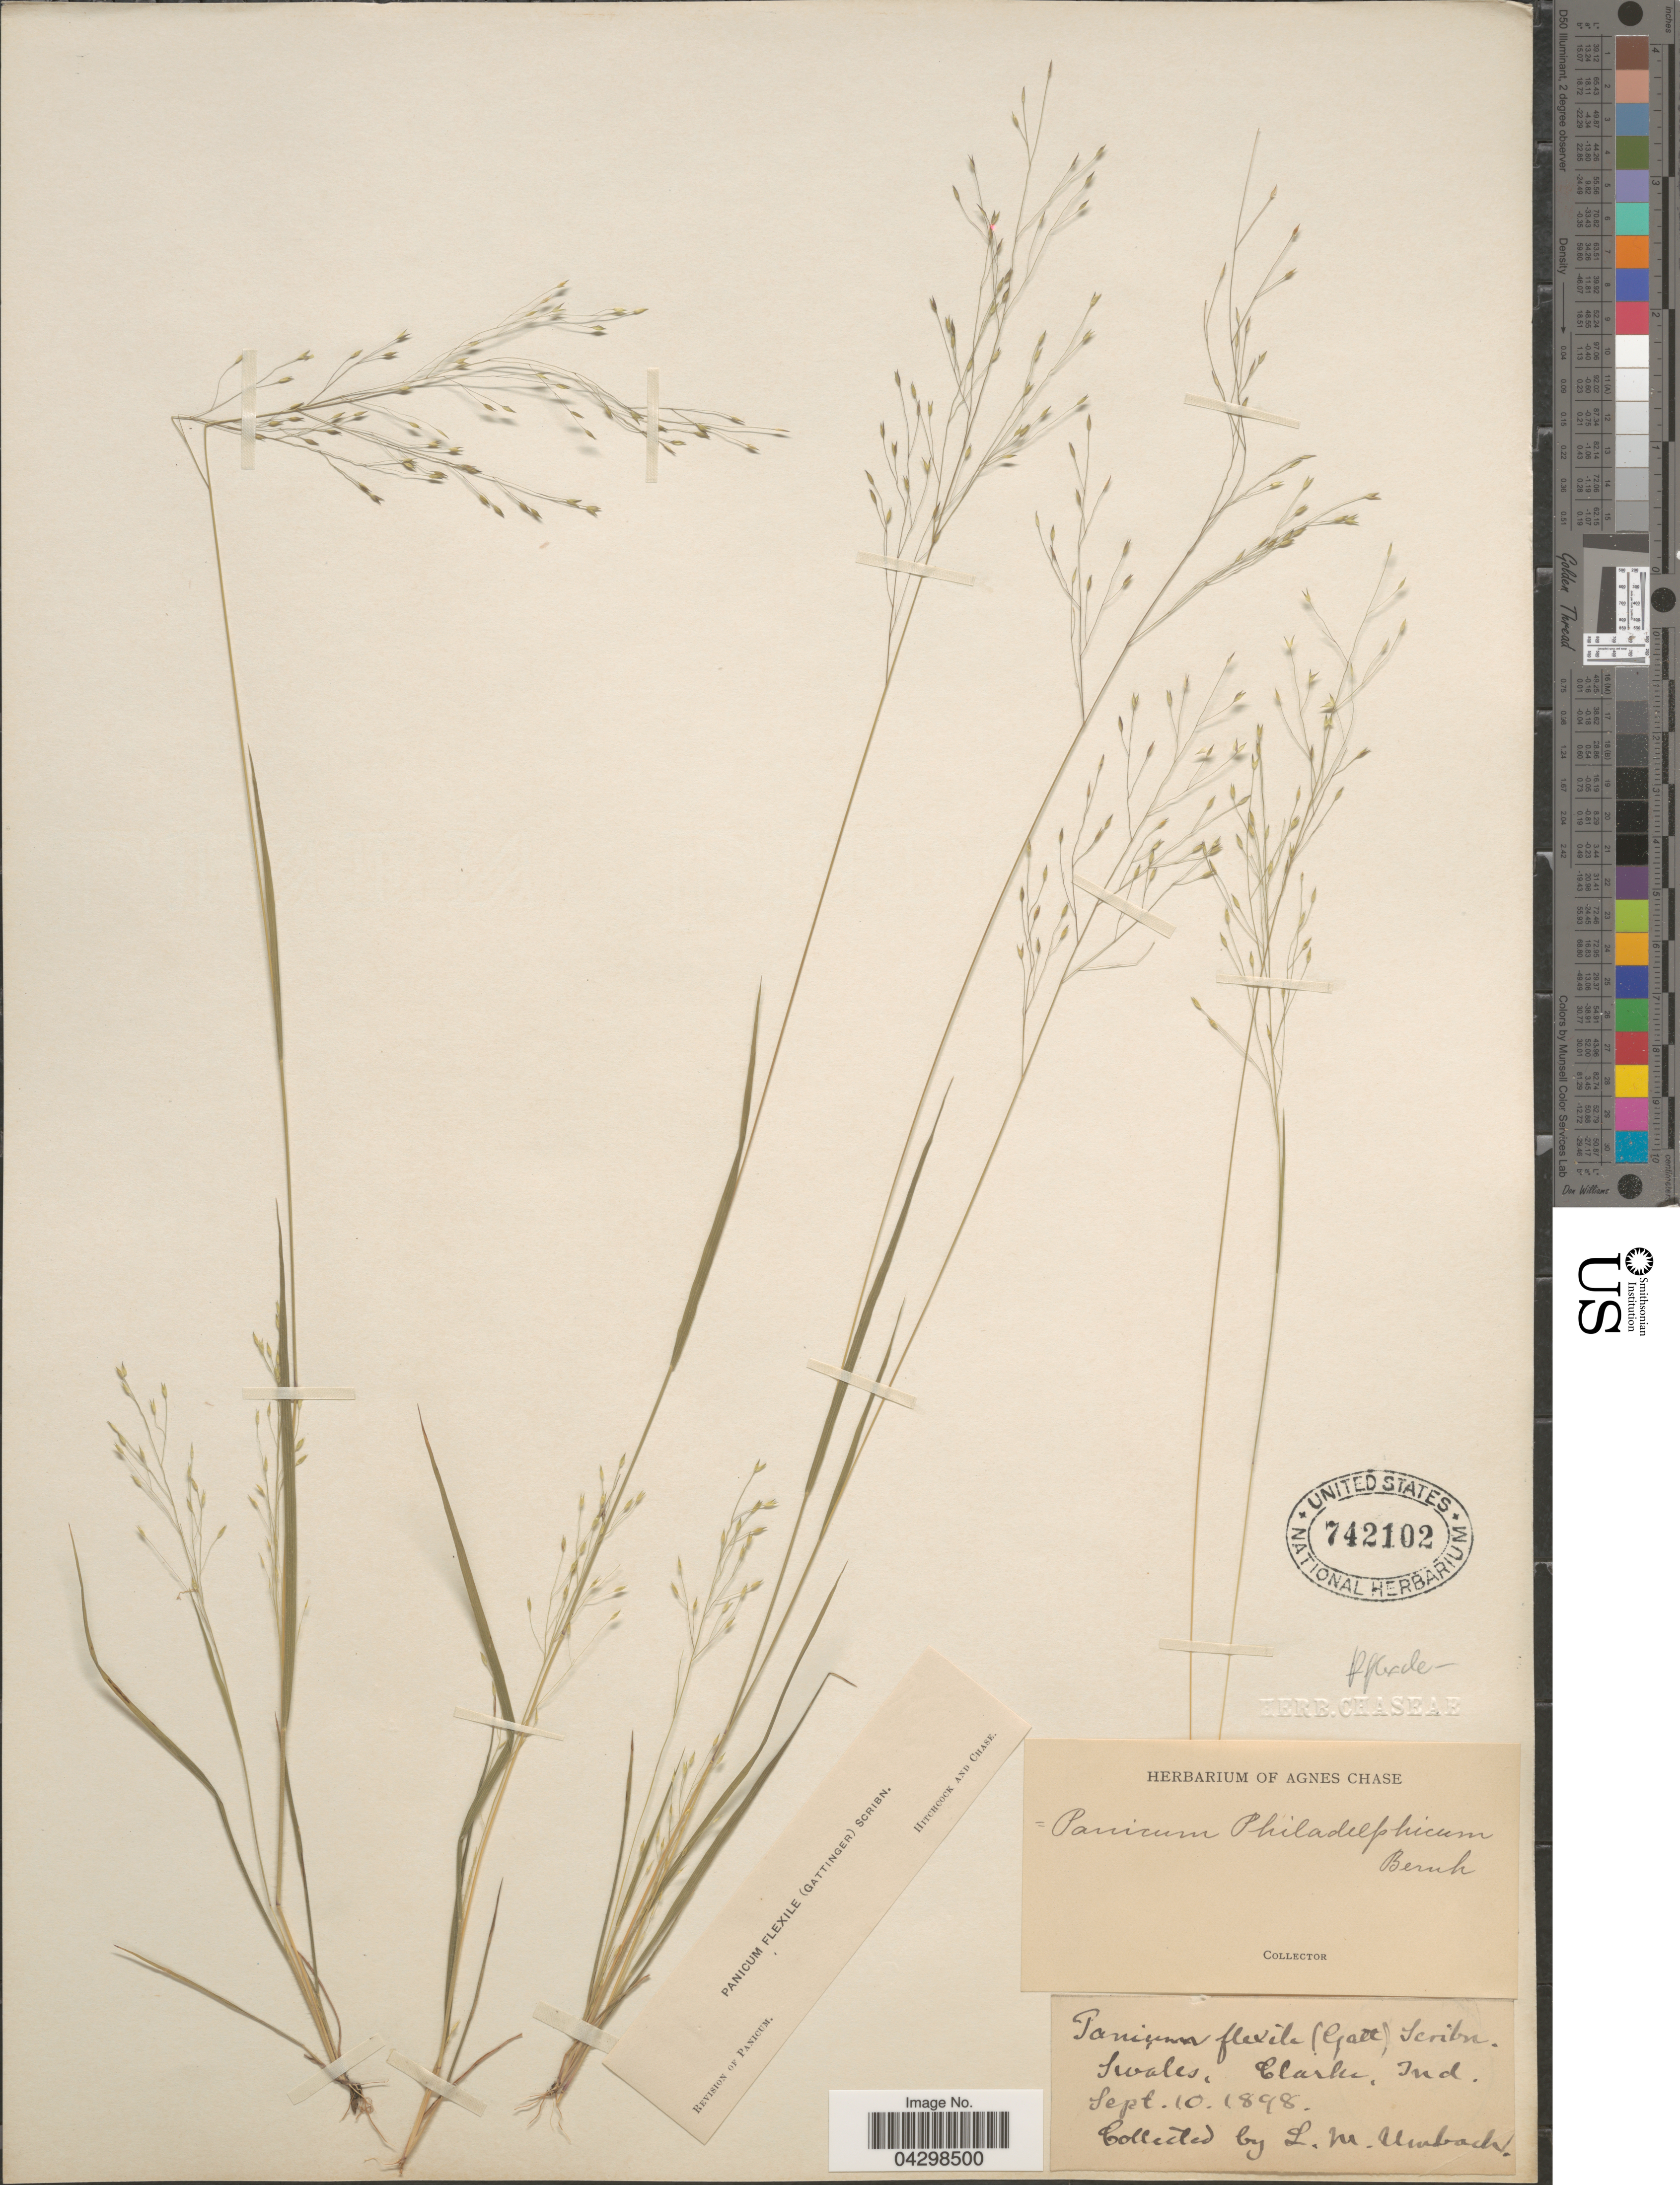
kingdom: Plantae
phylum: Tracheophyta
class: Liliopsida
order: Poales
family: Poaceae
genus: Panicum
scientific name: Panicum flexile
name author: (Gatt.) Scribn.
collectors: L. M. Umbach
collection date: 1898-09-10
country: United States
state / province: Indiana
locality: Swales, Clarke.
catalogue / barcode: US 742102